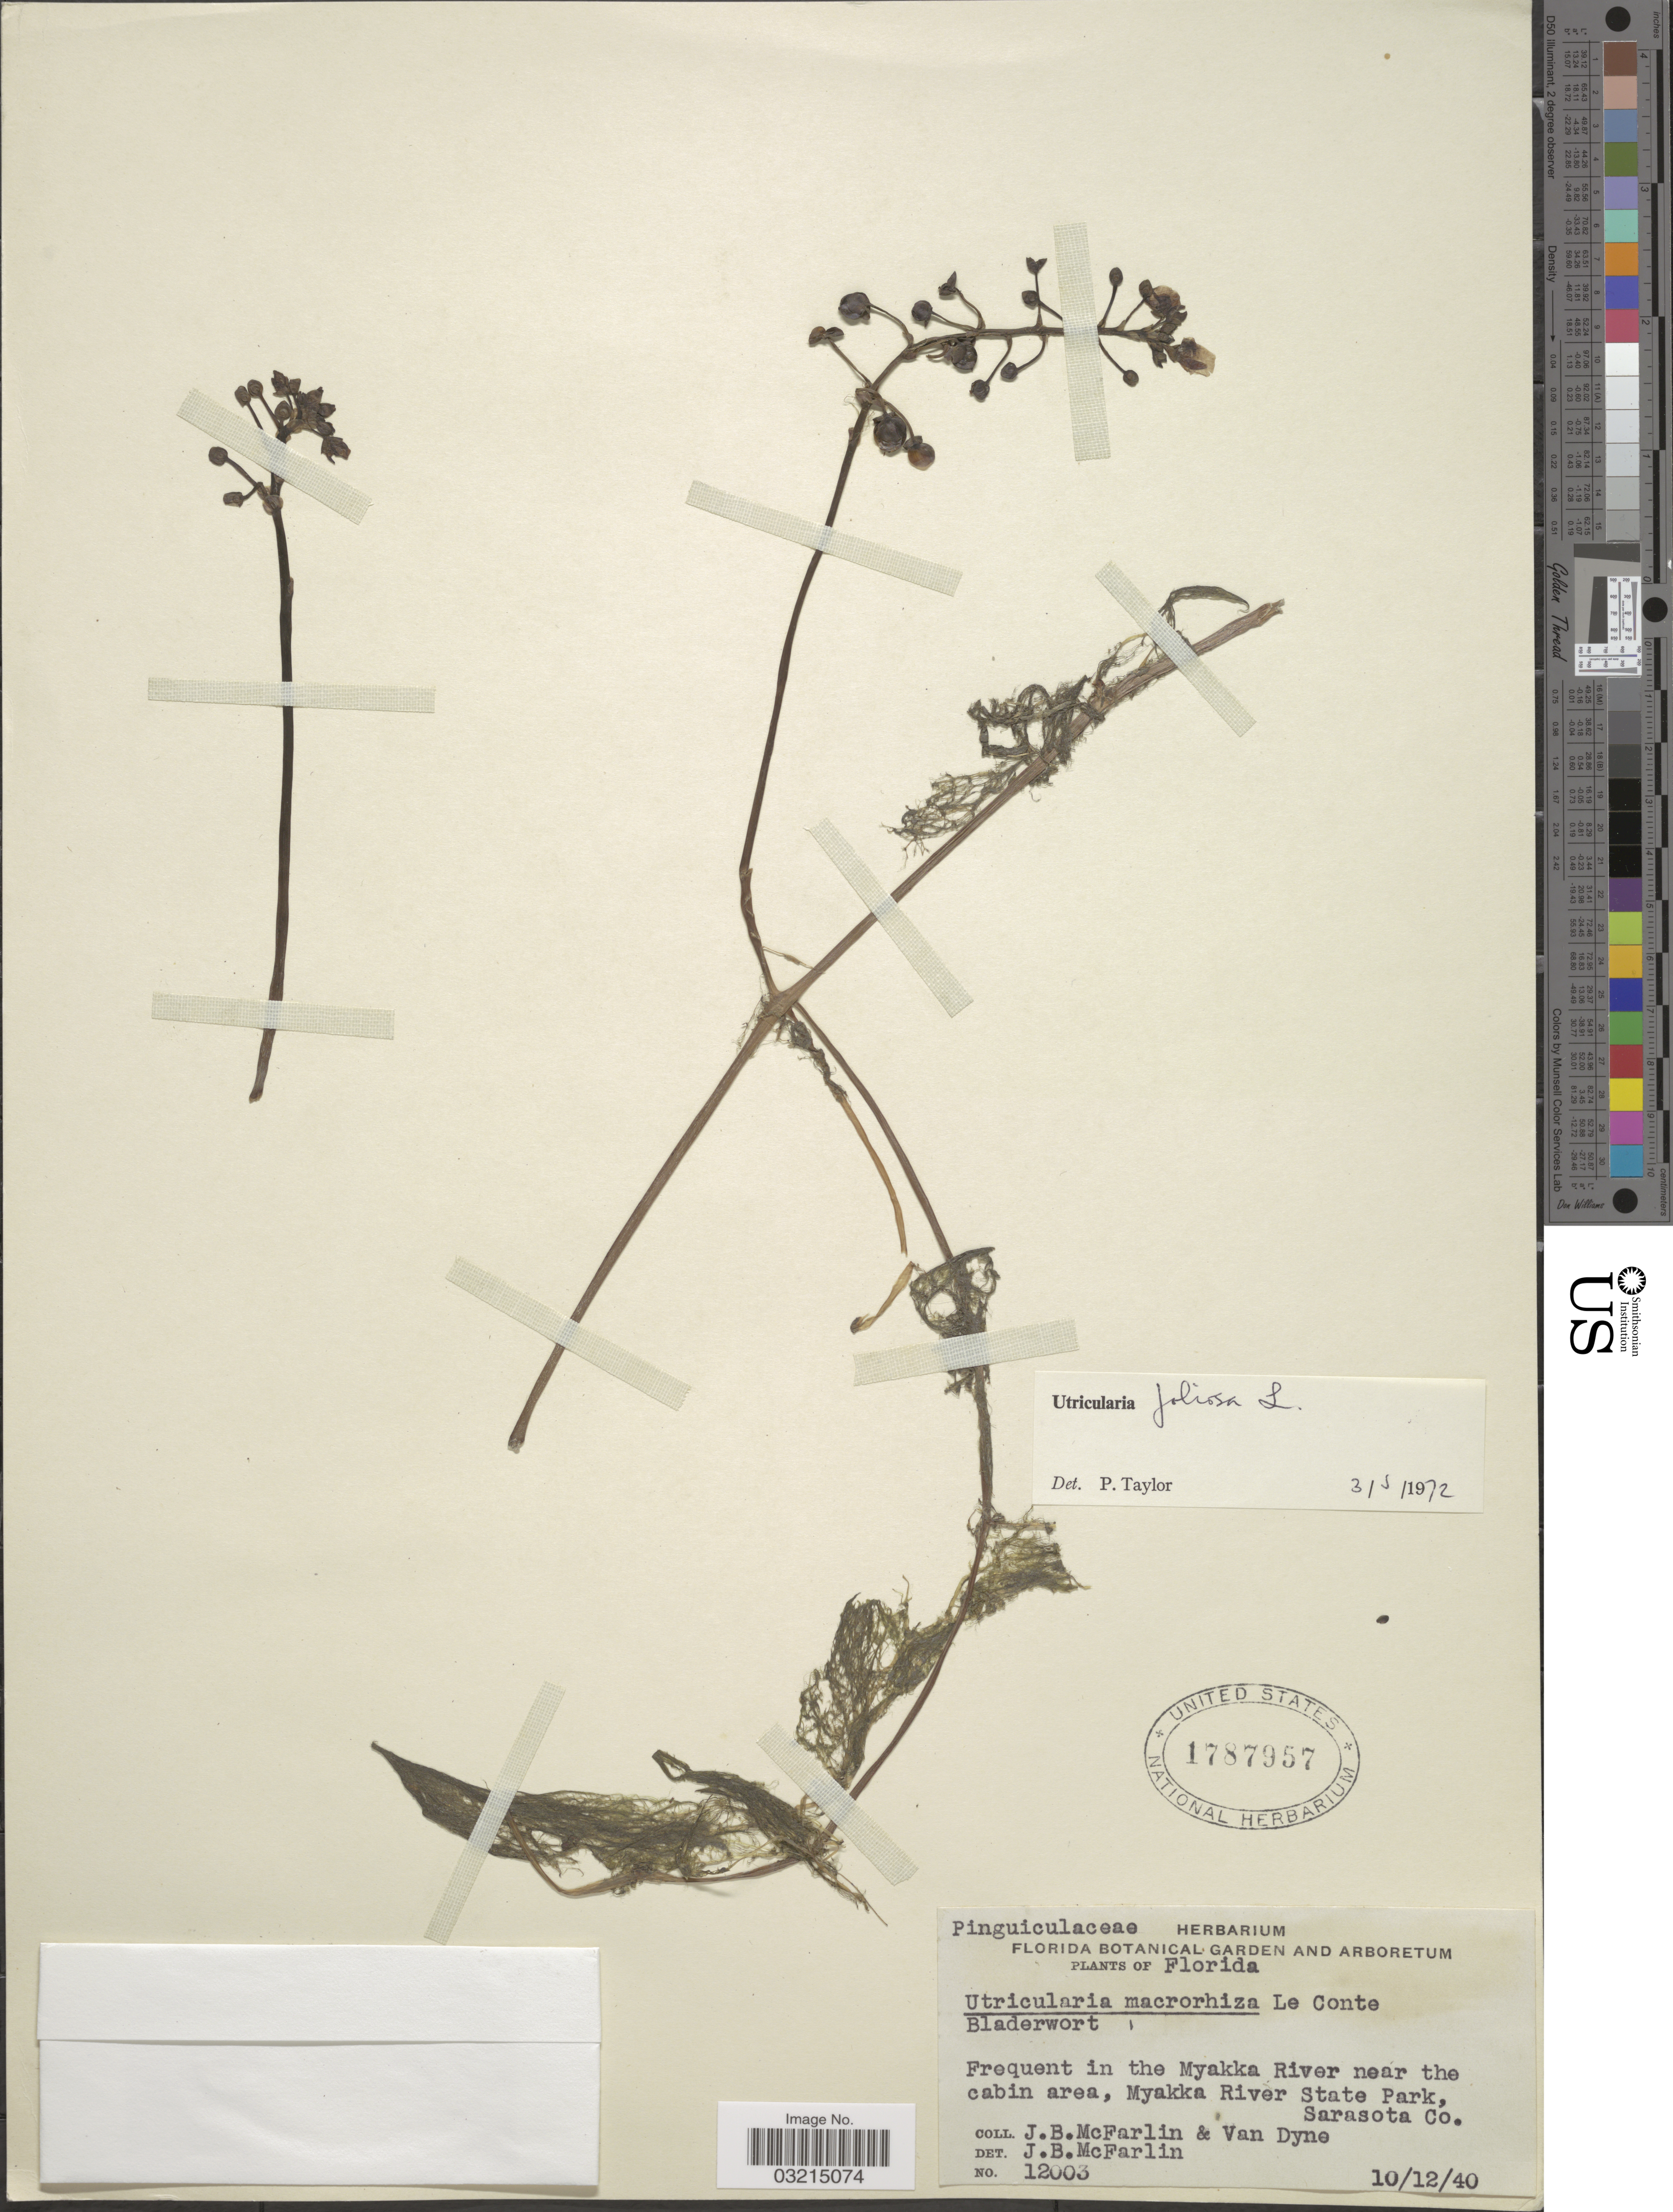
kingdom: Plantae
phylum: Tracheophyta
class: Magnoliopsida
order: Lamiales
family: Lentibulariaceae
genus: Utricularia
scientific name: Utricularia foliosa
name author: L.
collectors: J. McFarlin & Van Dyne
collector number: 12003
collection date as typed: Transcribed d/m/y: 12/10/40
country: United States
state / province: Florida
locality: In the Myakka River near the cabin area, Myakka River State Park, Sarasota Co.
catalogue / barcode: US 1787957